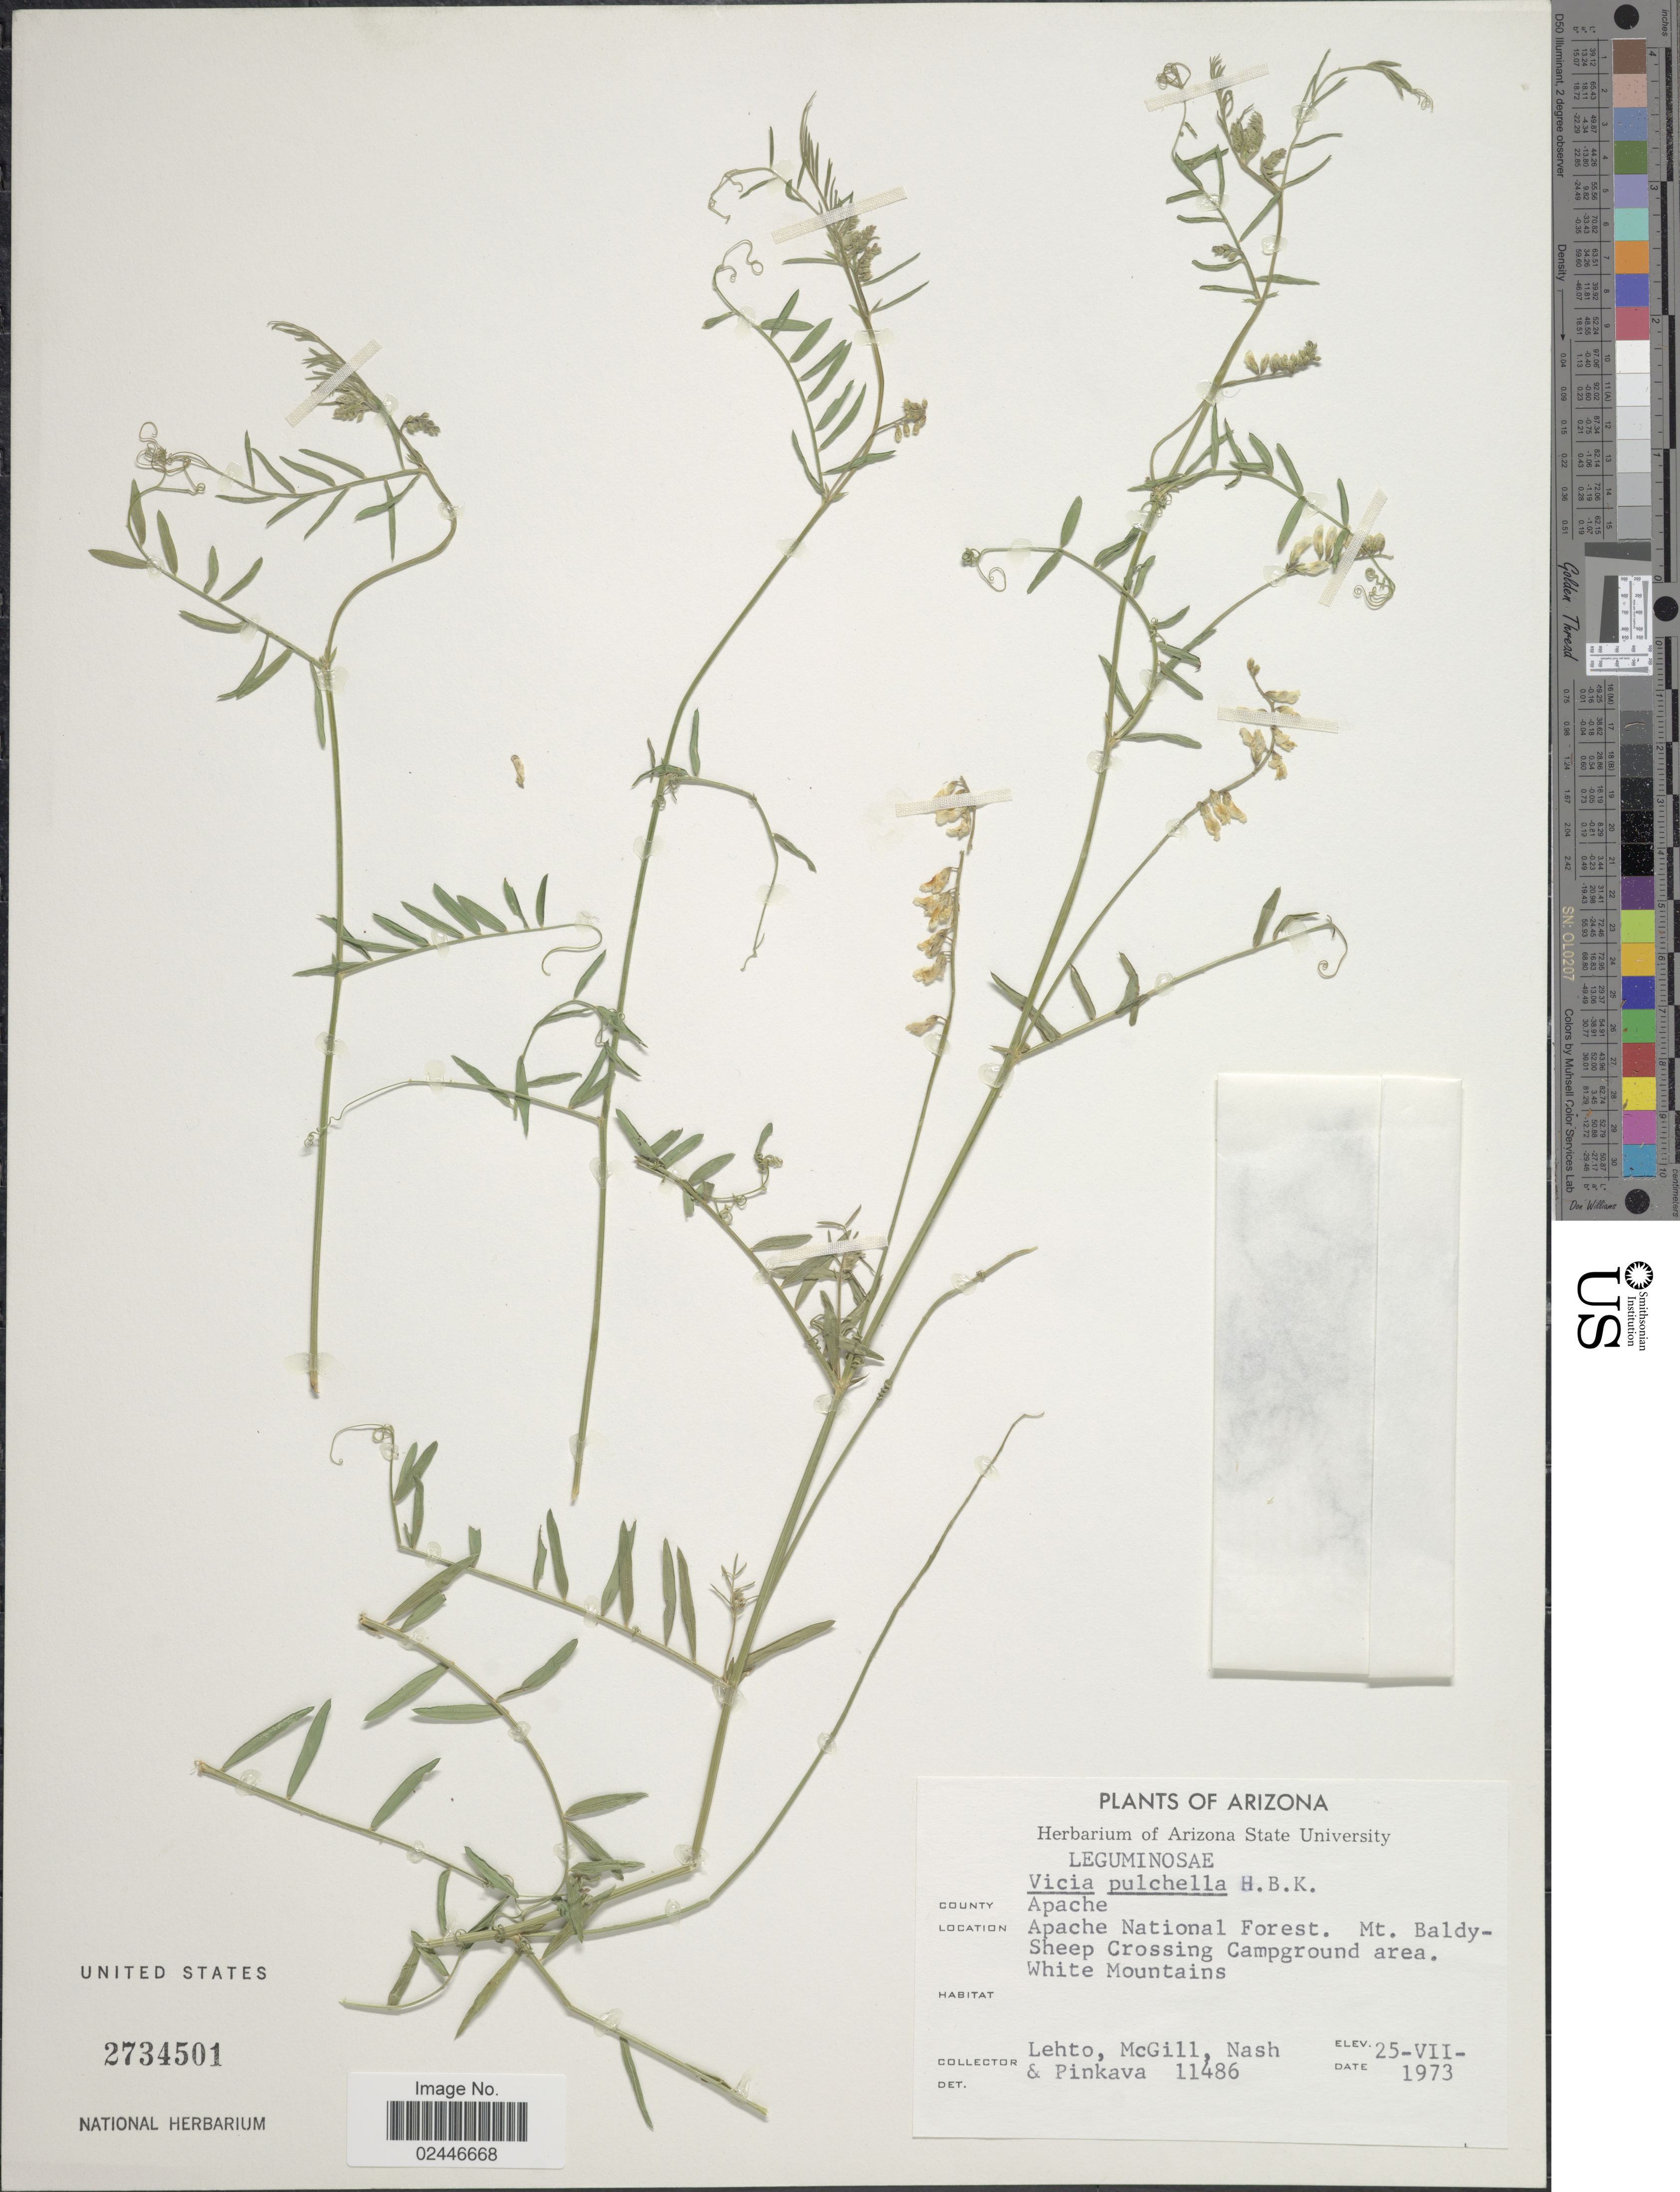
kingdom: Plantae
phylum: Tracheophyta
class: Magnoliopsida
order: Fabales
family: Fabaceae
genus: Vicia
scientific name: Vicia pulchella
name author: Kunth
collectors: -. Lehto, -. McGill, -- Nash & -. Pinkava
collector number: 11486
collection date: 1973-07-25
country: United States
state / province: Arizona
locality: County Apache, Apache National Forest, Mt. Baldy-Sheep Crossing Campground area, White Mountains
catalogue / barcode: US 2734501